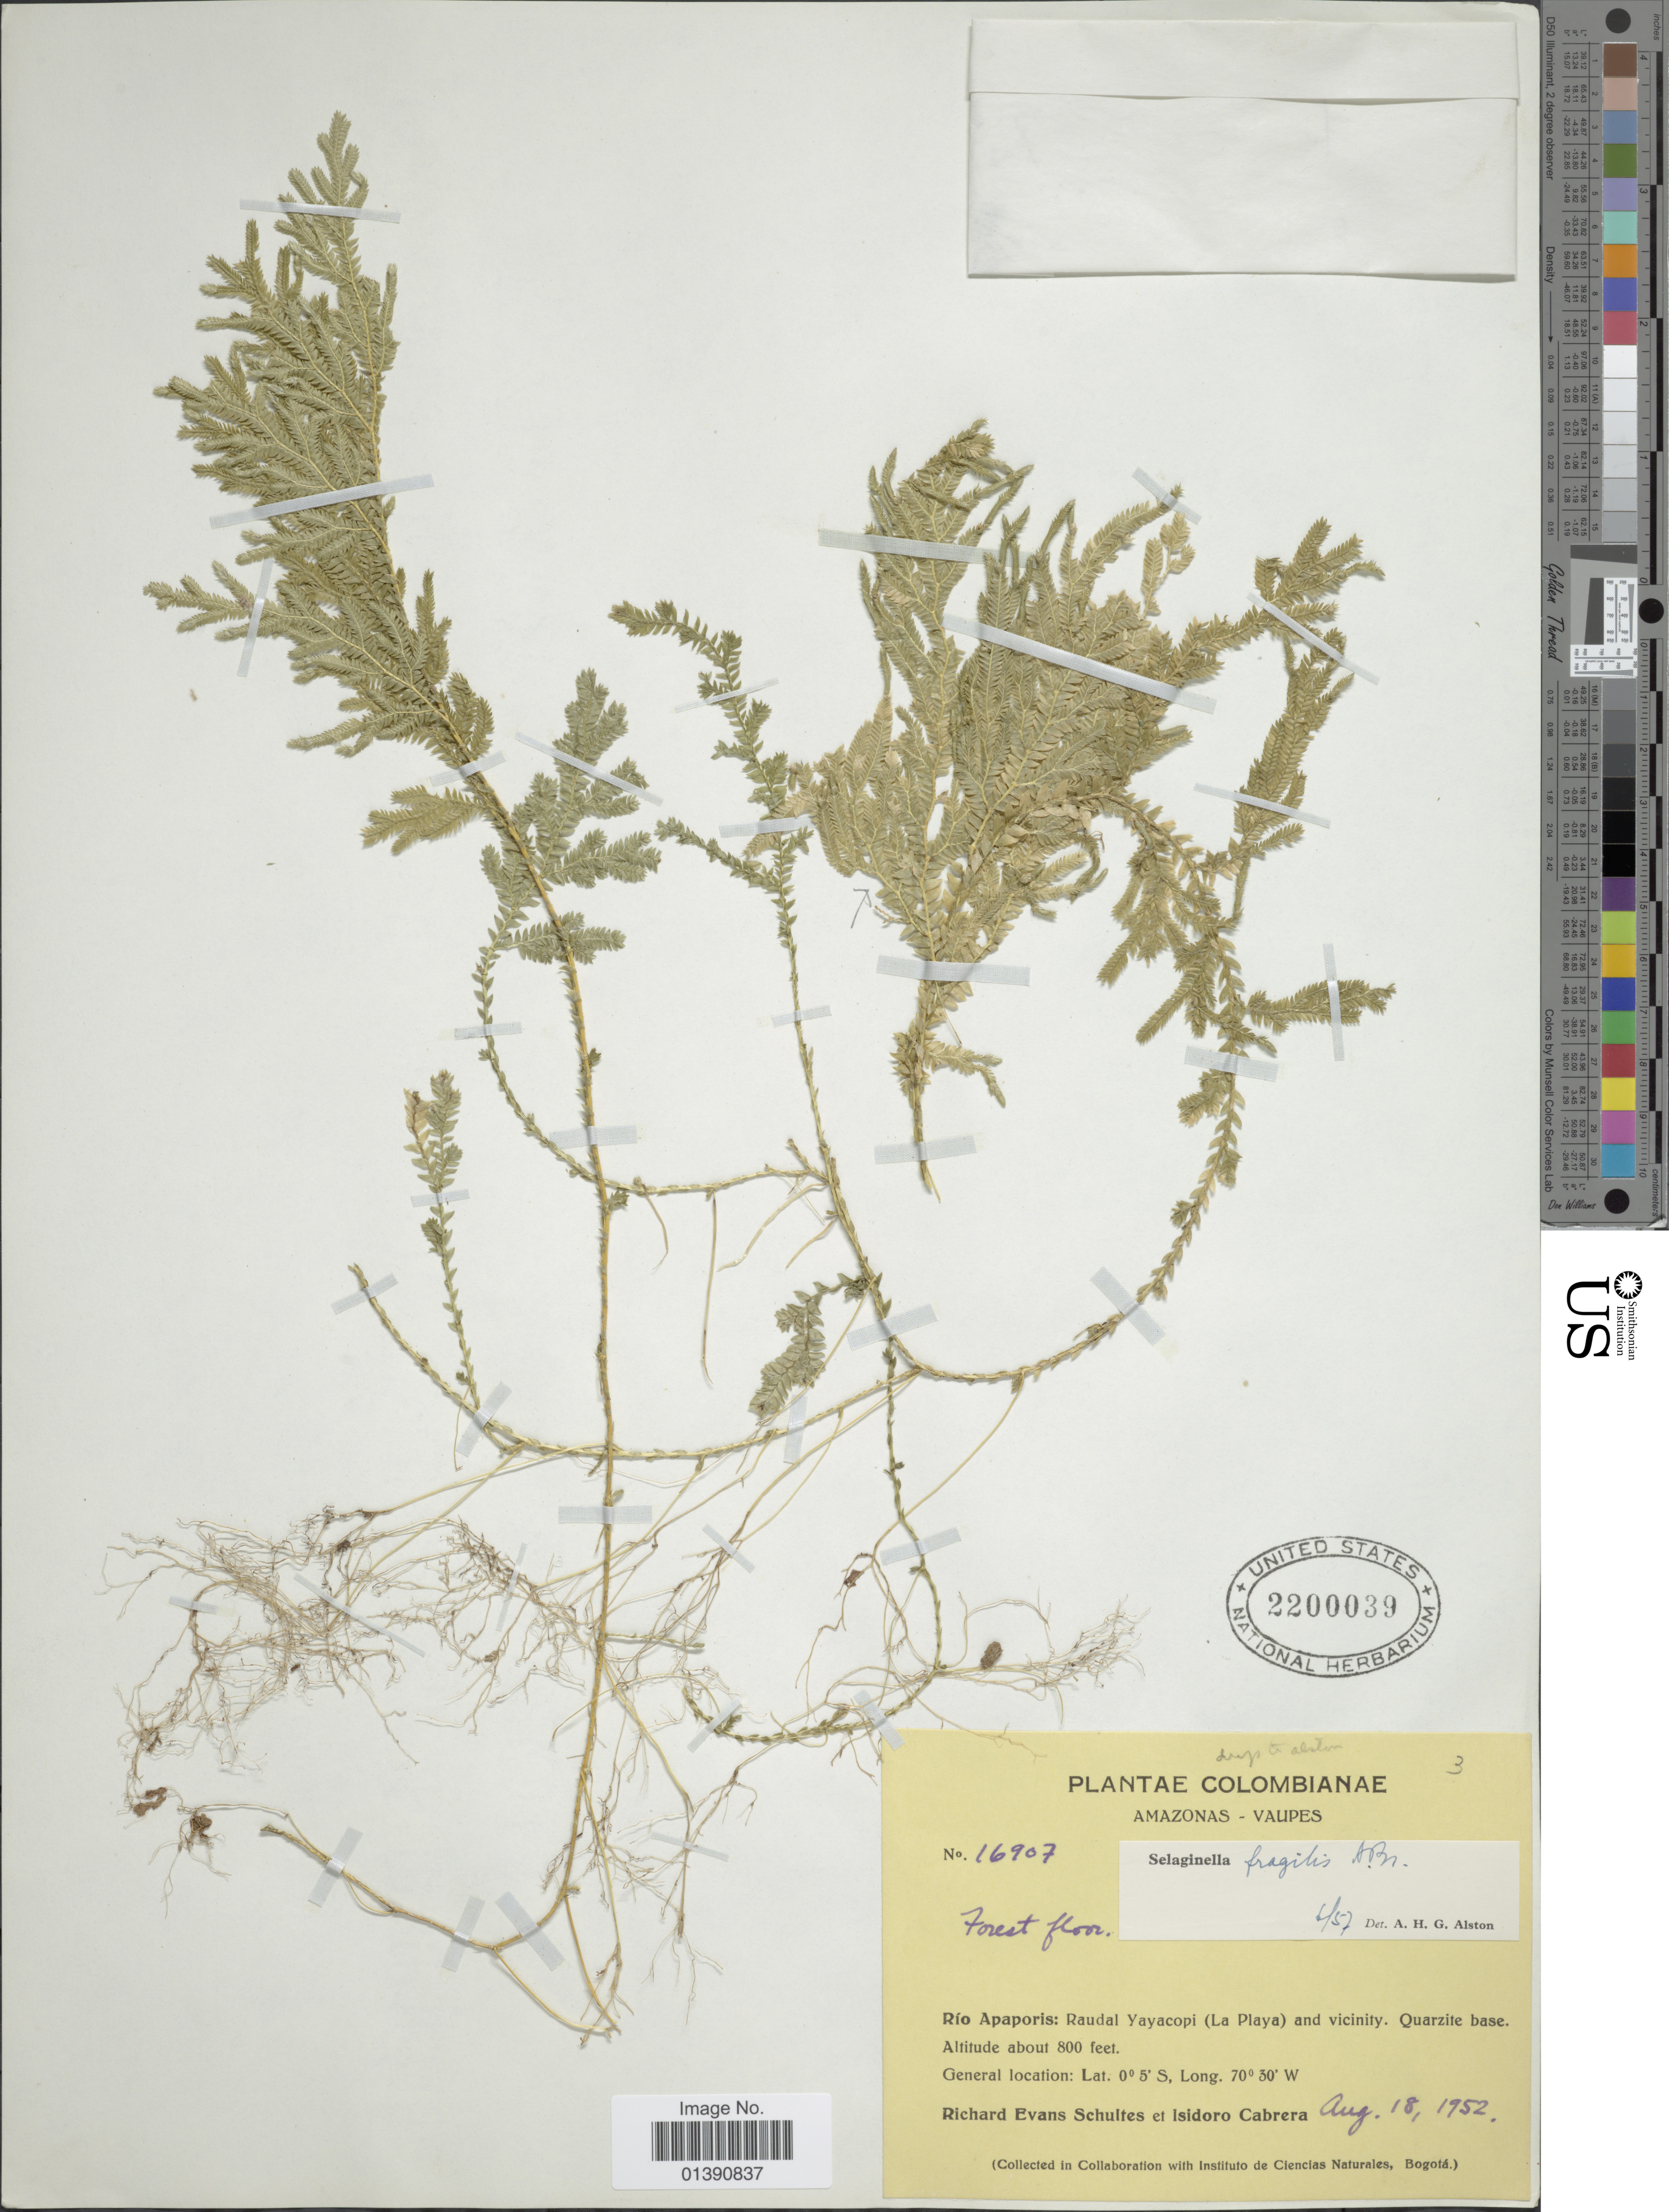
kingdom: Plantae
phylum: Tracheophyta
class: Lycopodiopsida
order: Selaginellales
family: Selaginellaceae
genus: Selaginella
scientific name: Selaginella fragilis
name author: A. Braun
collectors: R. E. Schultes & I. Cabrera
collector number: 16907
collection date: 1952-08-18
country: Colombia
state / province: Amazônas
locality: Amazonas-vaupes, Río Apaporis: Raudal yayacopi (La Playa) and vicinity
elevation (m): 244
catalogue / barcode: US 2200039